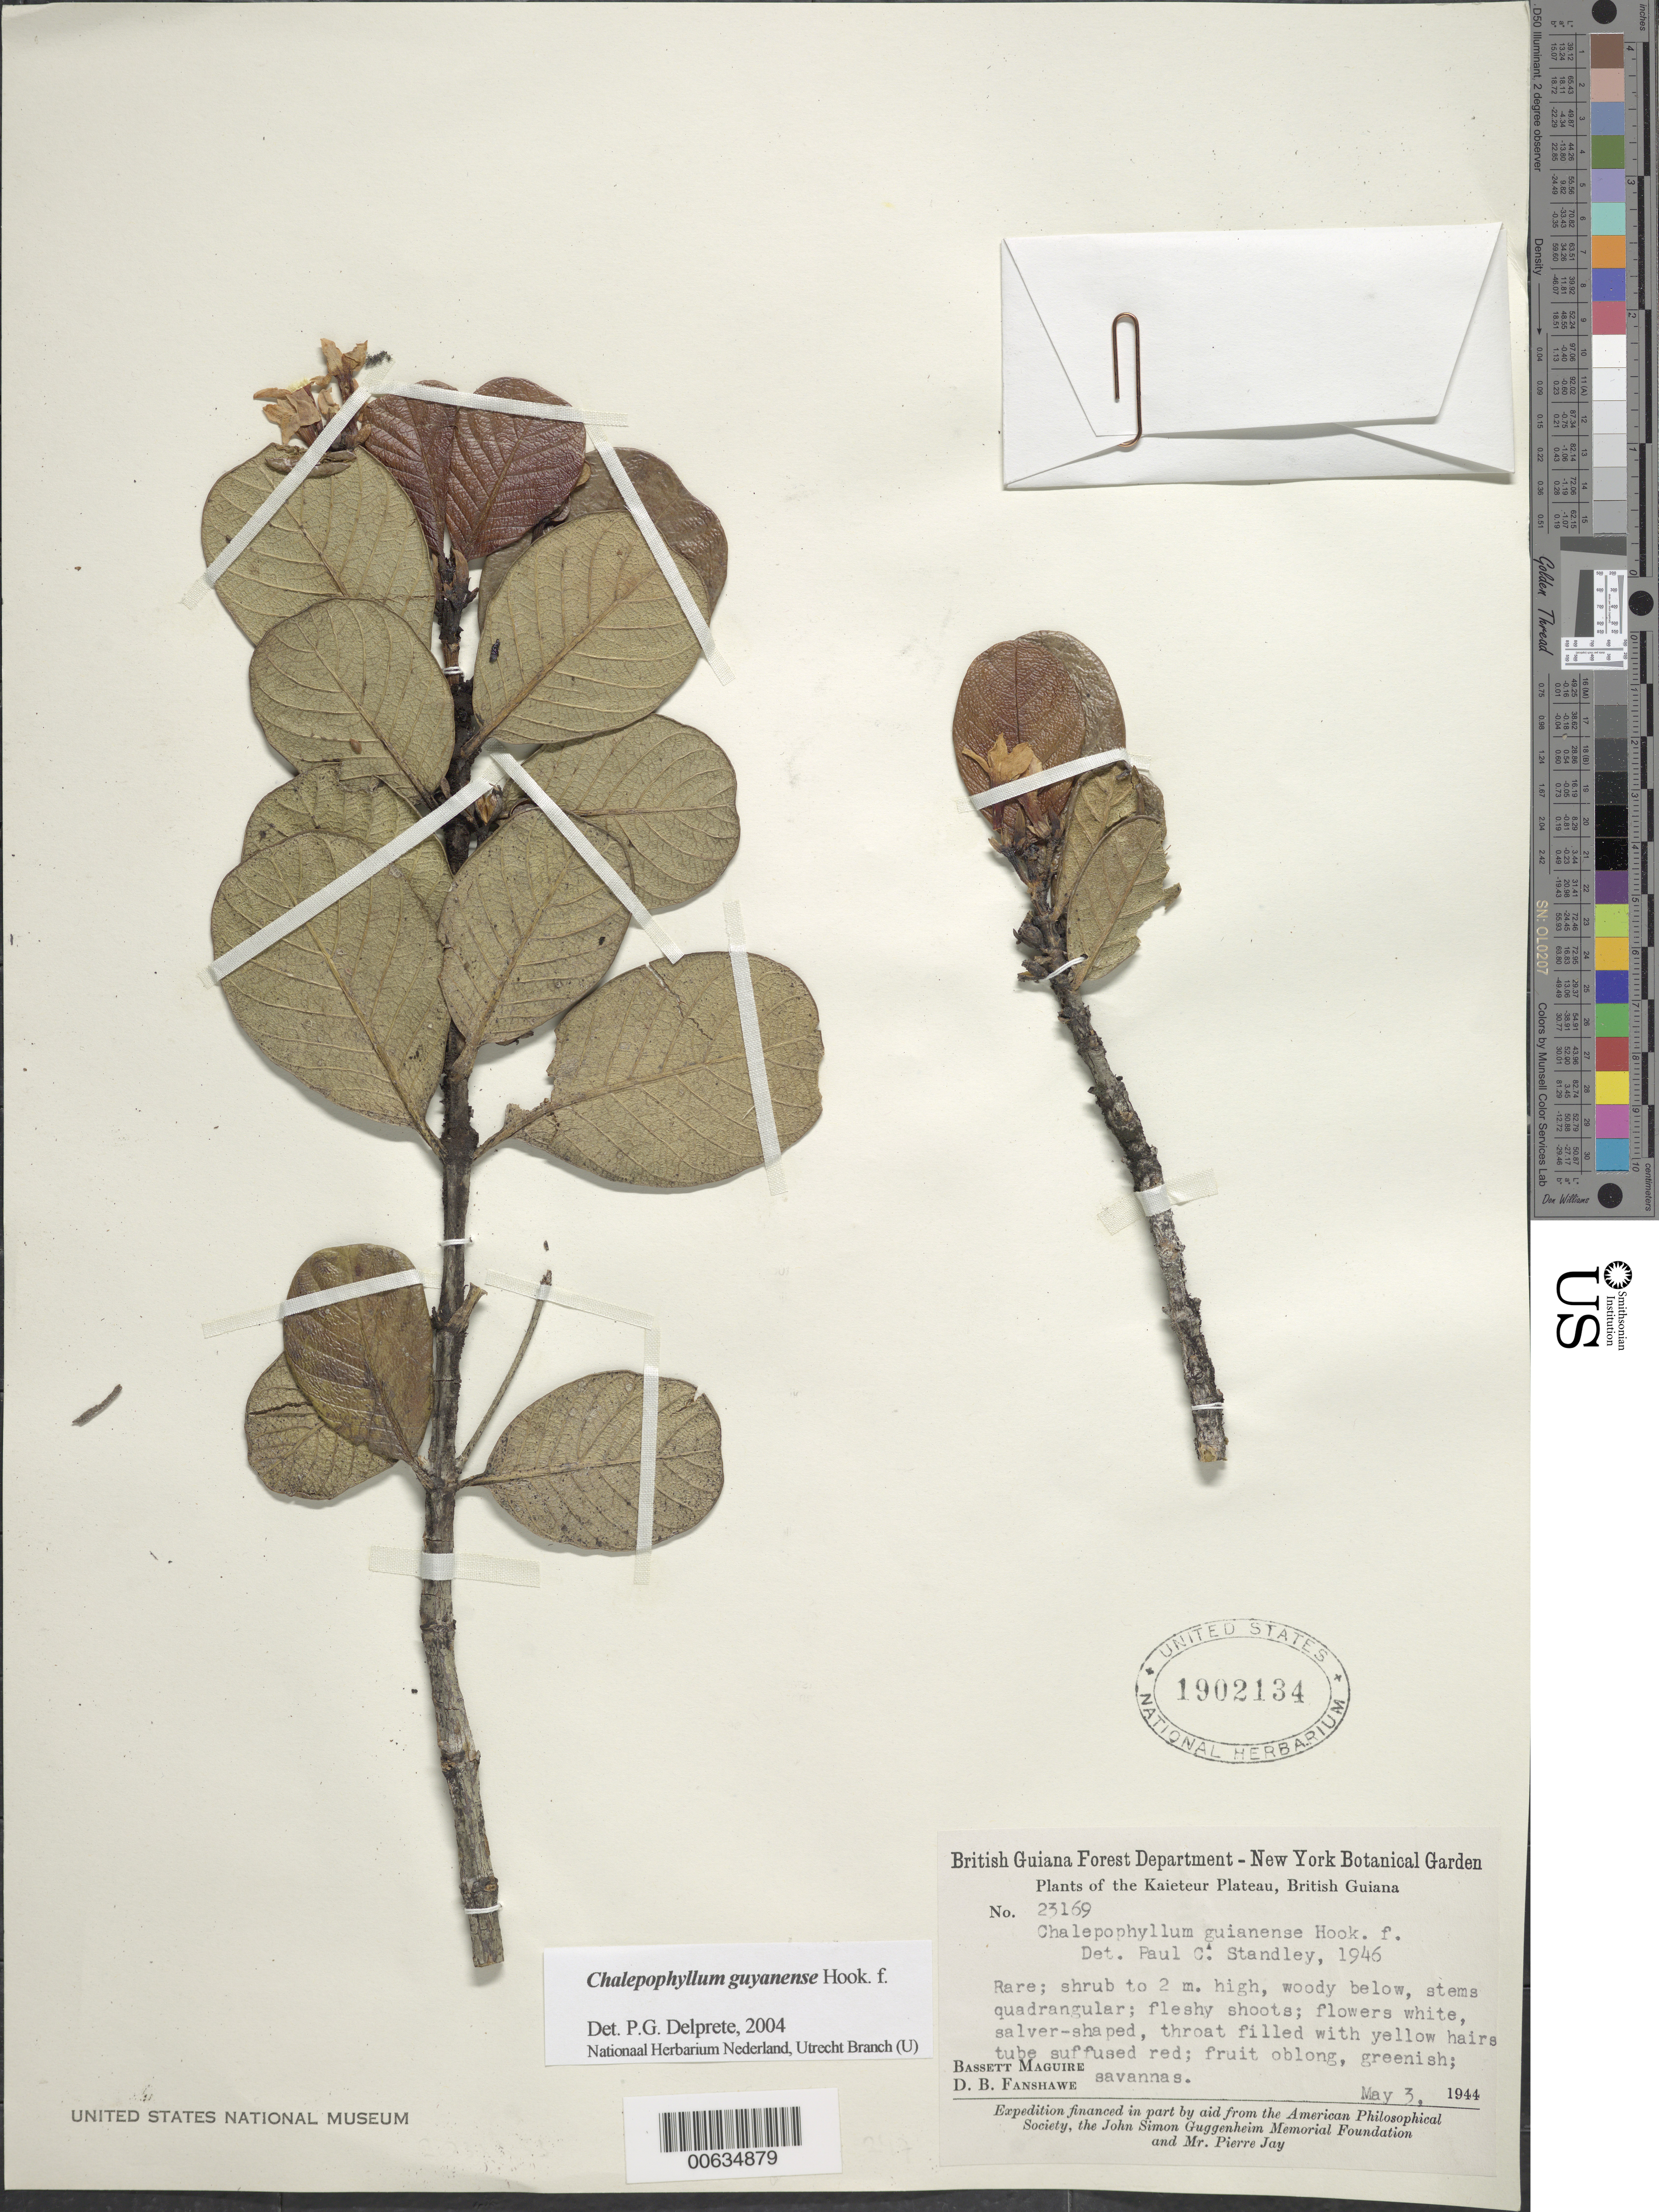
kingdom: Plantae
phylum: Tracheophyta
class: Magnoliopsida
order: Gentianales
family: Rubiaceae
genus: Chalepophyllum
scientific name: Chalepophyllum guianense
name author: Hook. f.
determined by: Standley, Paul C.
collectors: B. Maguire & D. B. Fanshawe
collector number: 23169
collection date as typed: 3-May-44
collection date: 1944-05-03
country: Guyana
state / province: Potaro-Siparuni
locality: Kaieteur Plateau, Potaro River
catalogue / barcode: US 1902134